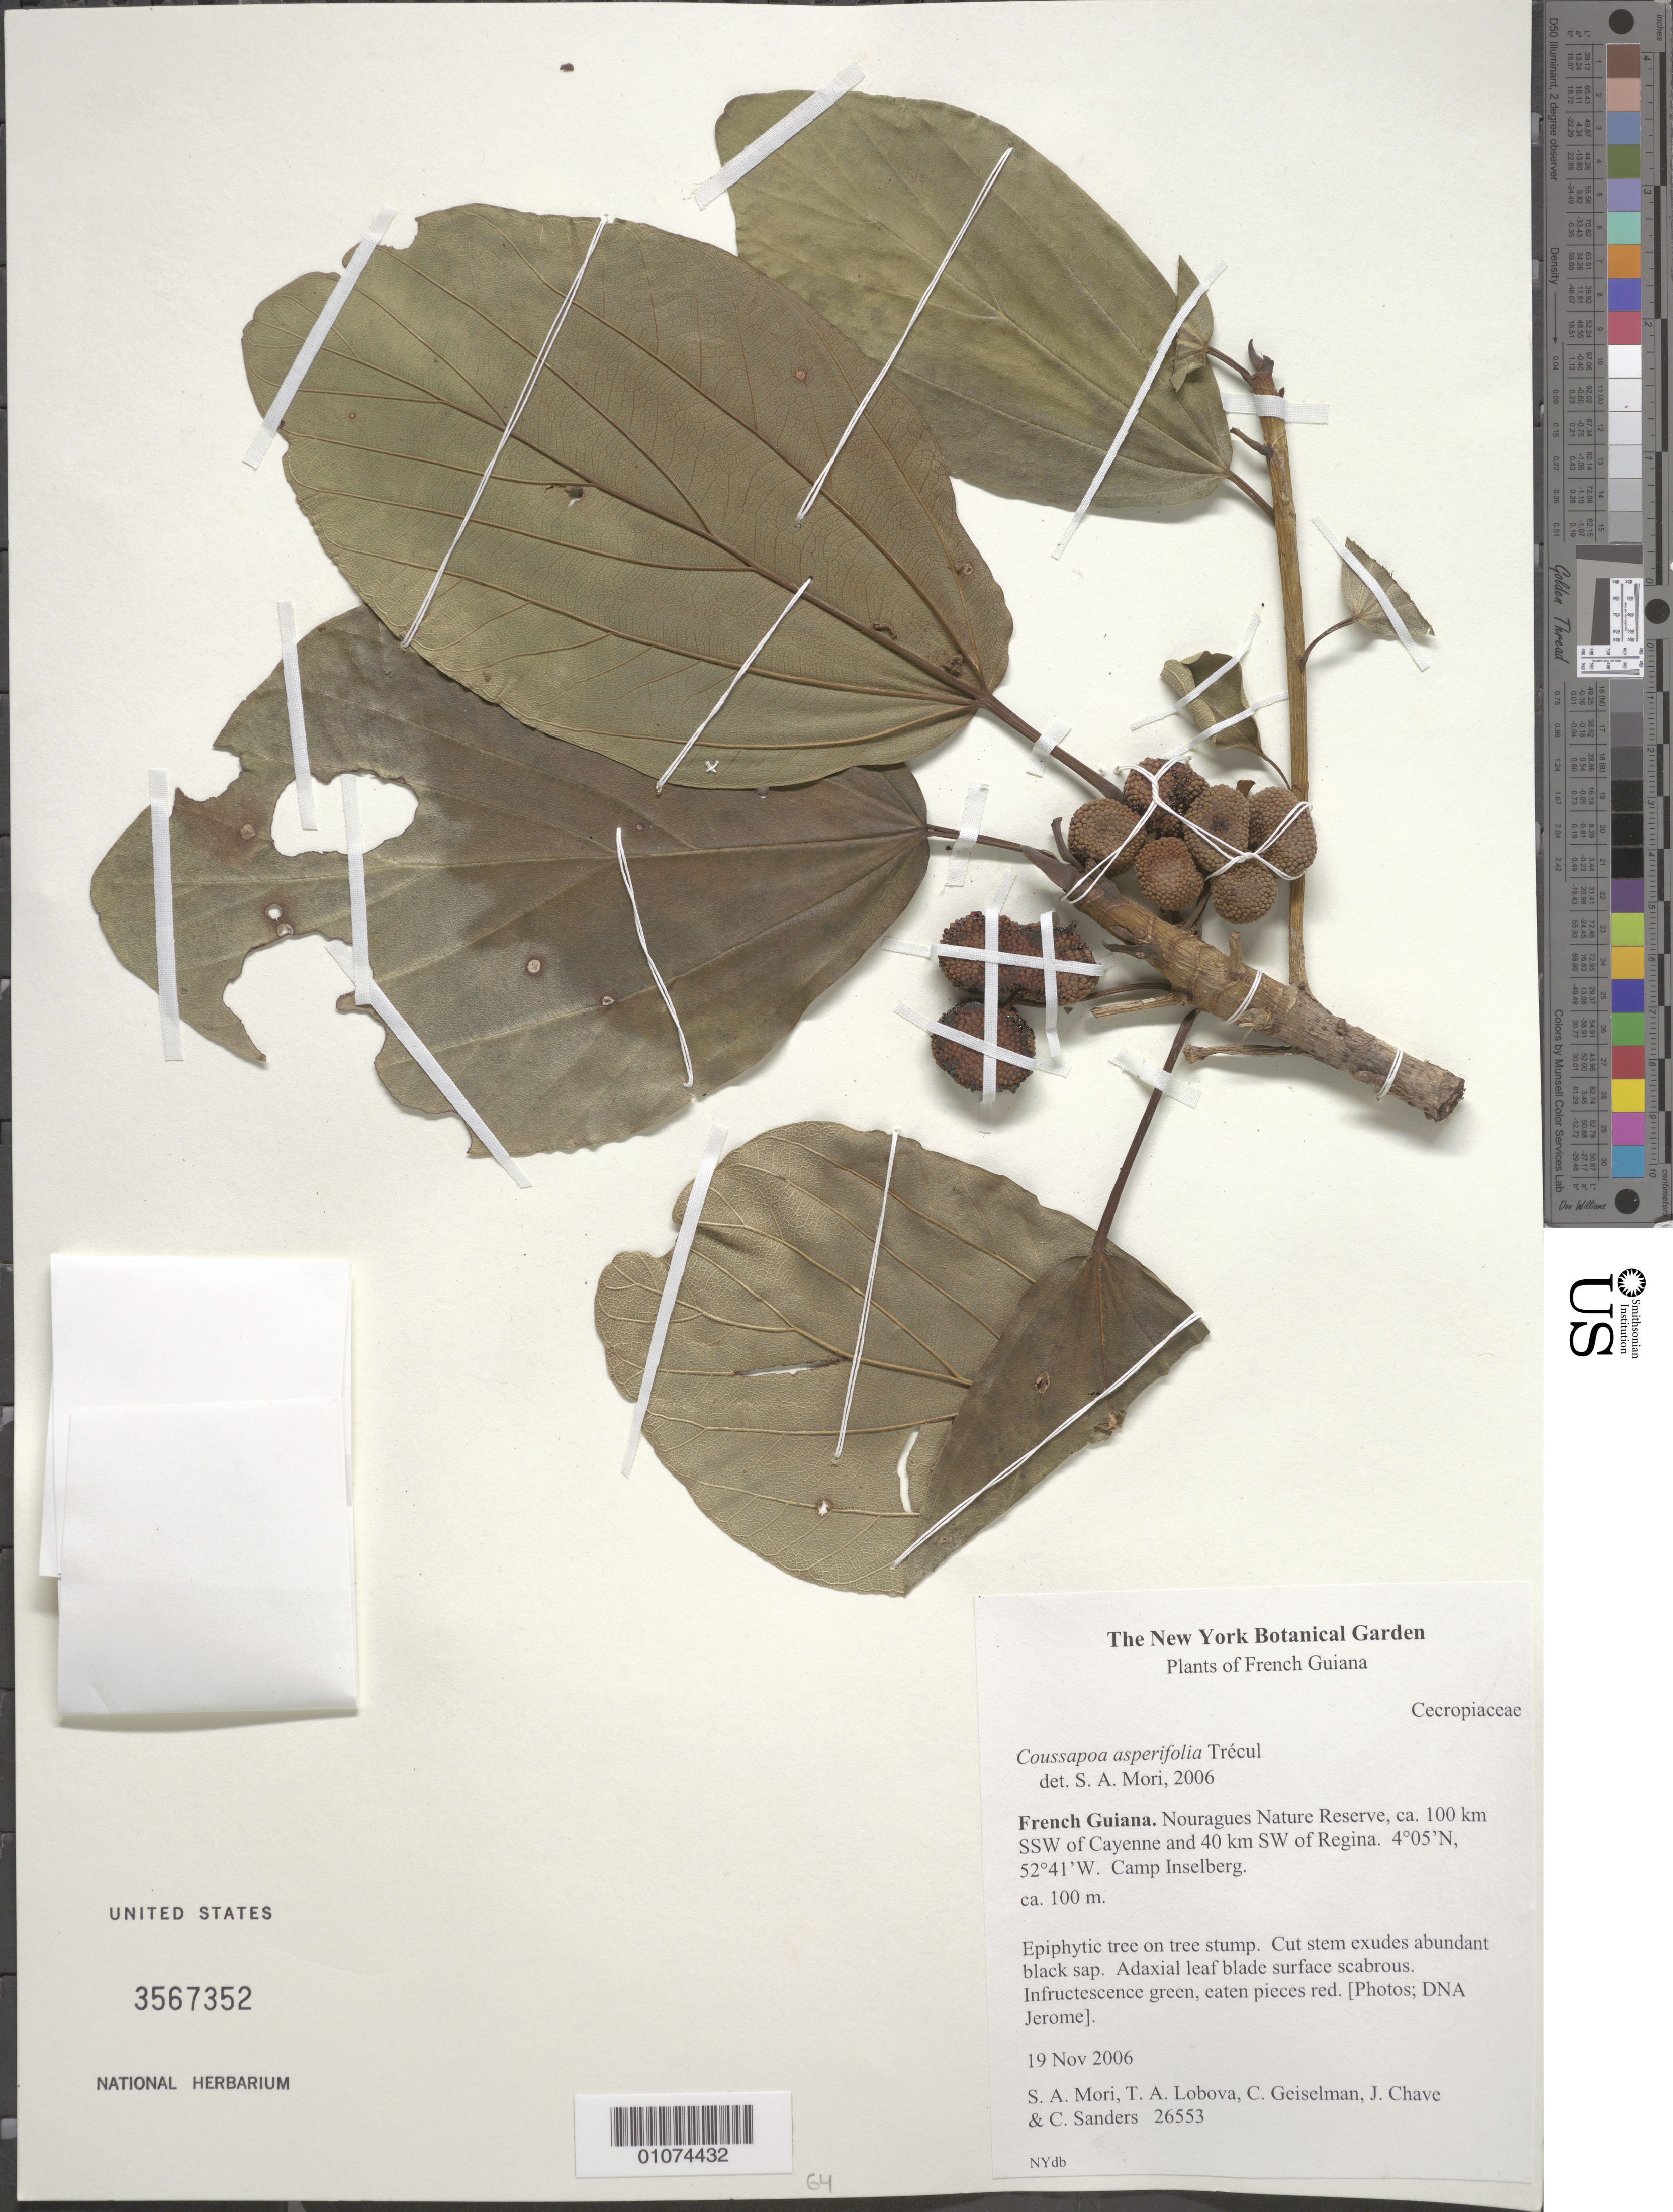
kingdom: Plantae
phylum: Tracheophyta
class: Magnoliopsida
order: Rosales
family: Urticaceae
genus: Coussapoa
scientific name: Coussapoa asperifolia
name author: Trécul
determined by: Mori, Scott A.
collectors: S. Mori, T. Lobova, C. Geiselman, J. Chave & C. Sanders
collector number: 26553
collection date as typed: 19-Nov-06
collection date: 2006-11-19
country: French Guiana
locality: Nouragues Nature Reserve, ca. 100 km SSW of Cayenne and 40 km SW of Regina.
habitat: Camp Inselberg.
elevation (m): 100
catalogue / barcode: US 3567352